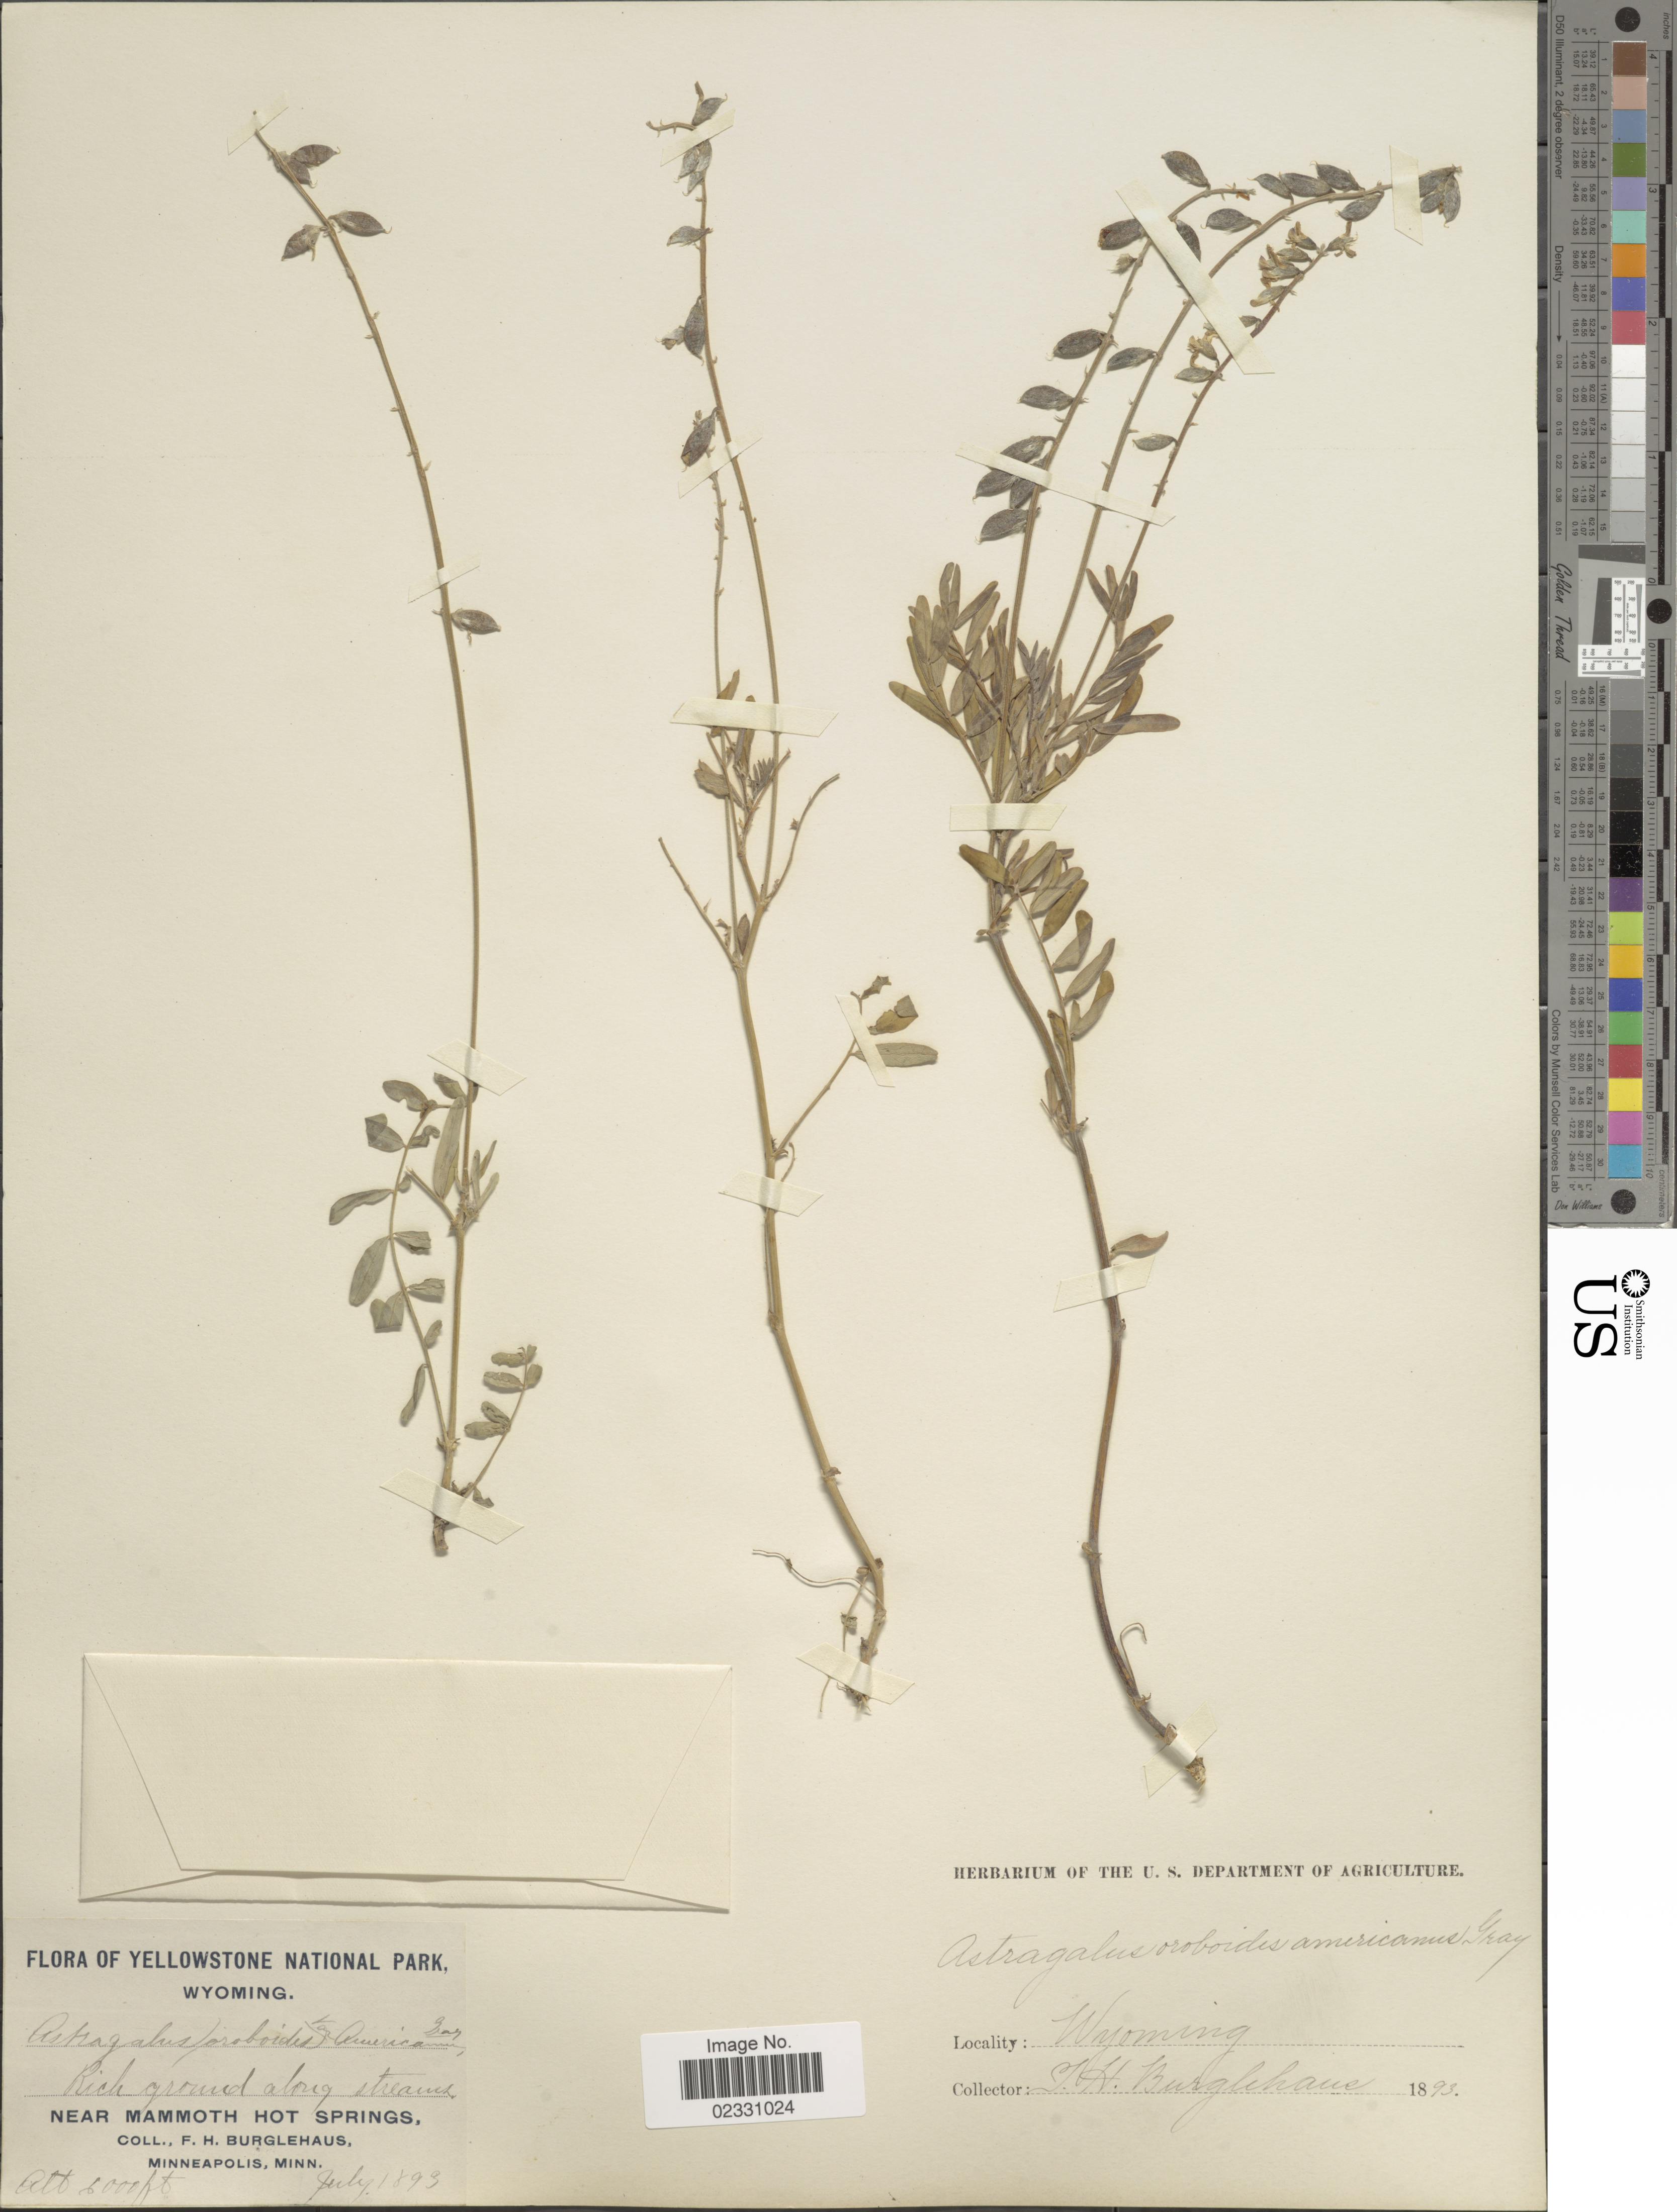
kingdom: Plantae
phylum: Tracheophyta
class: Magnoliopsida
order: Fabales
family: Fabaceae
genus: Astragalus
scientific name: Astragalus oroboides var. americanus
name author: A. Gray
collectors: F. Burglehaus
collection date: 1893-07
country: United States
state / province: Wyoming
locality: Yellowstone National Park, Rich ground along stream, Near Mammoth Hot Springs